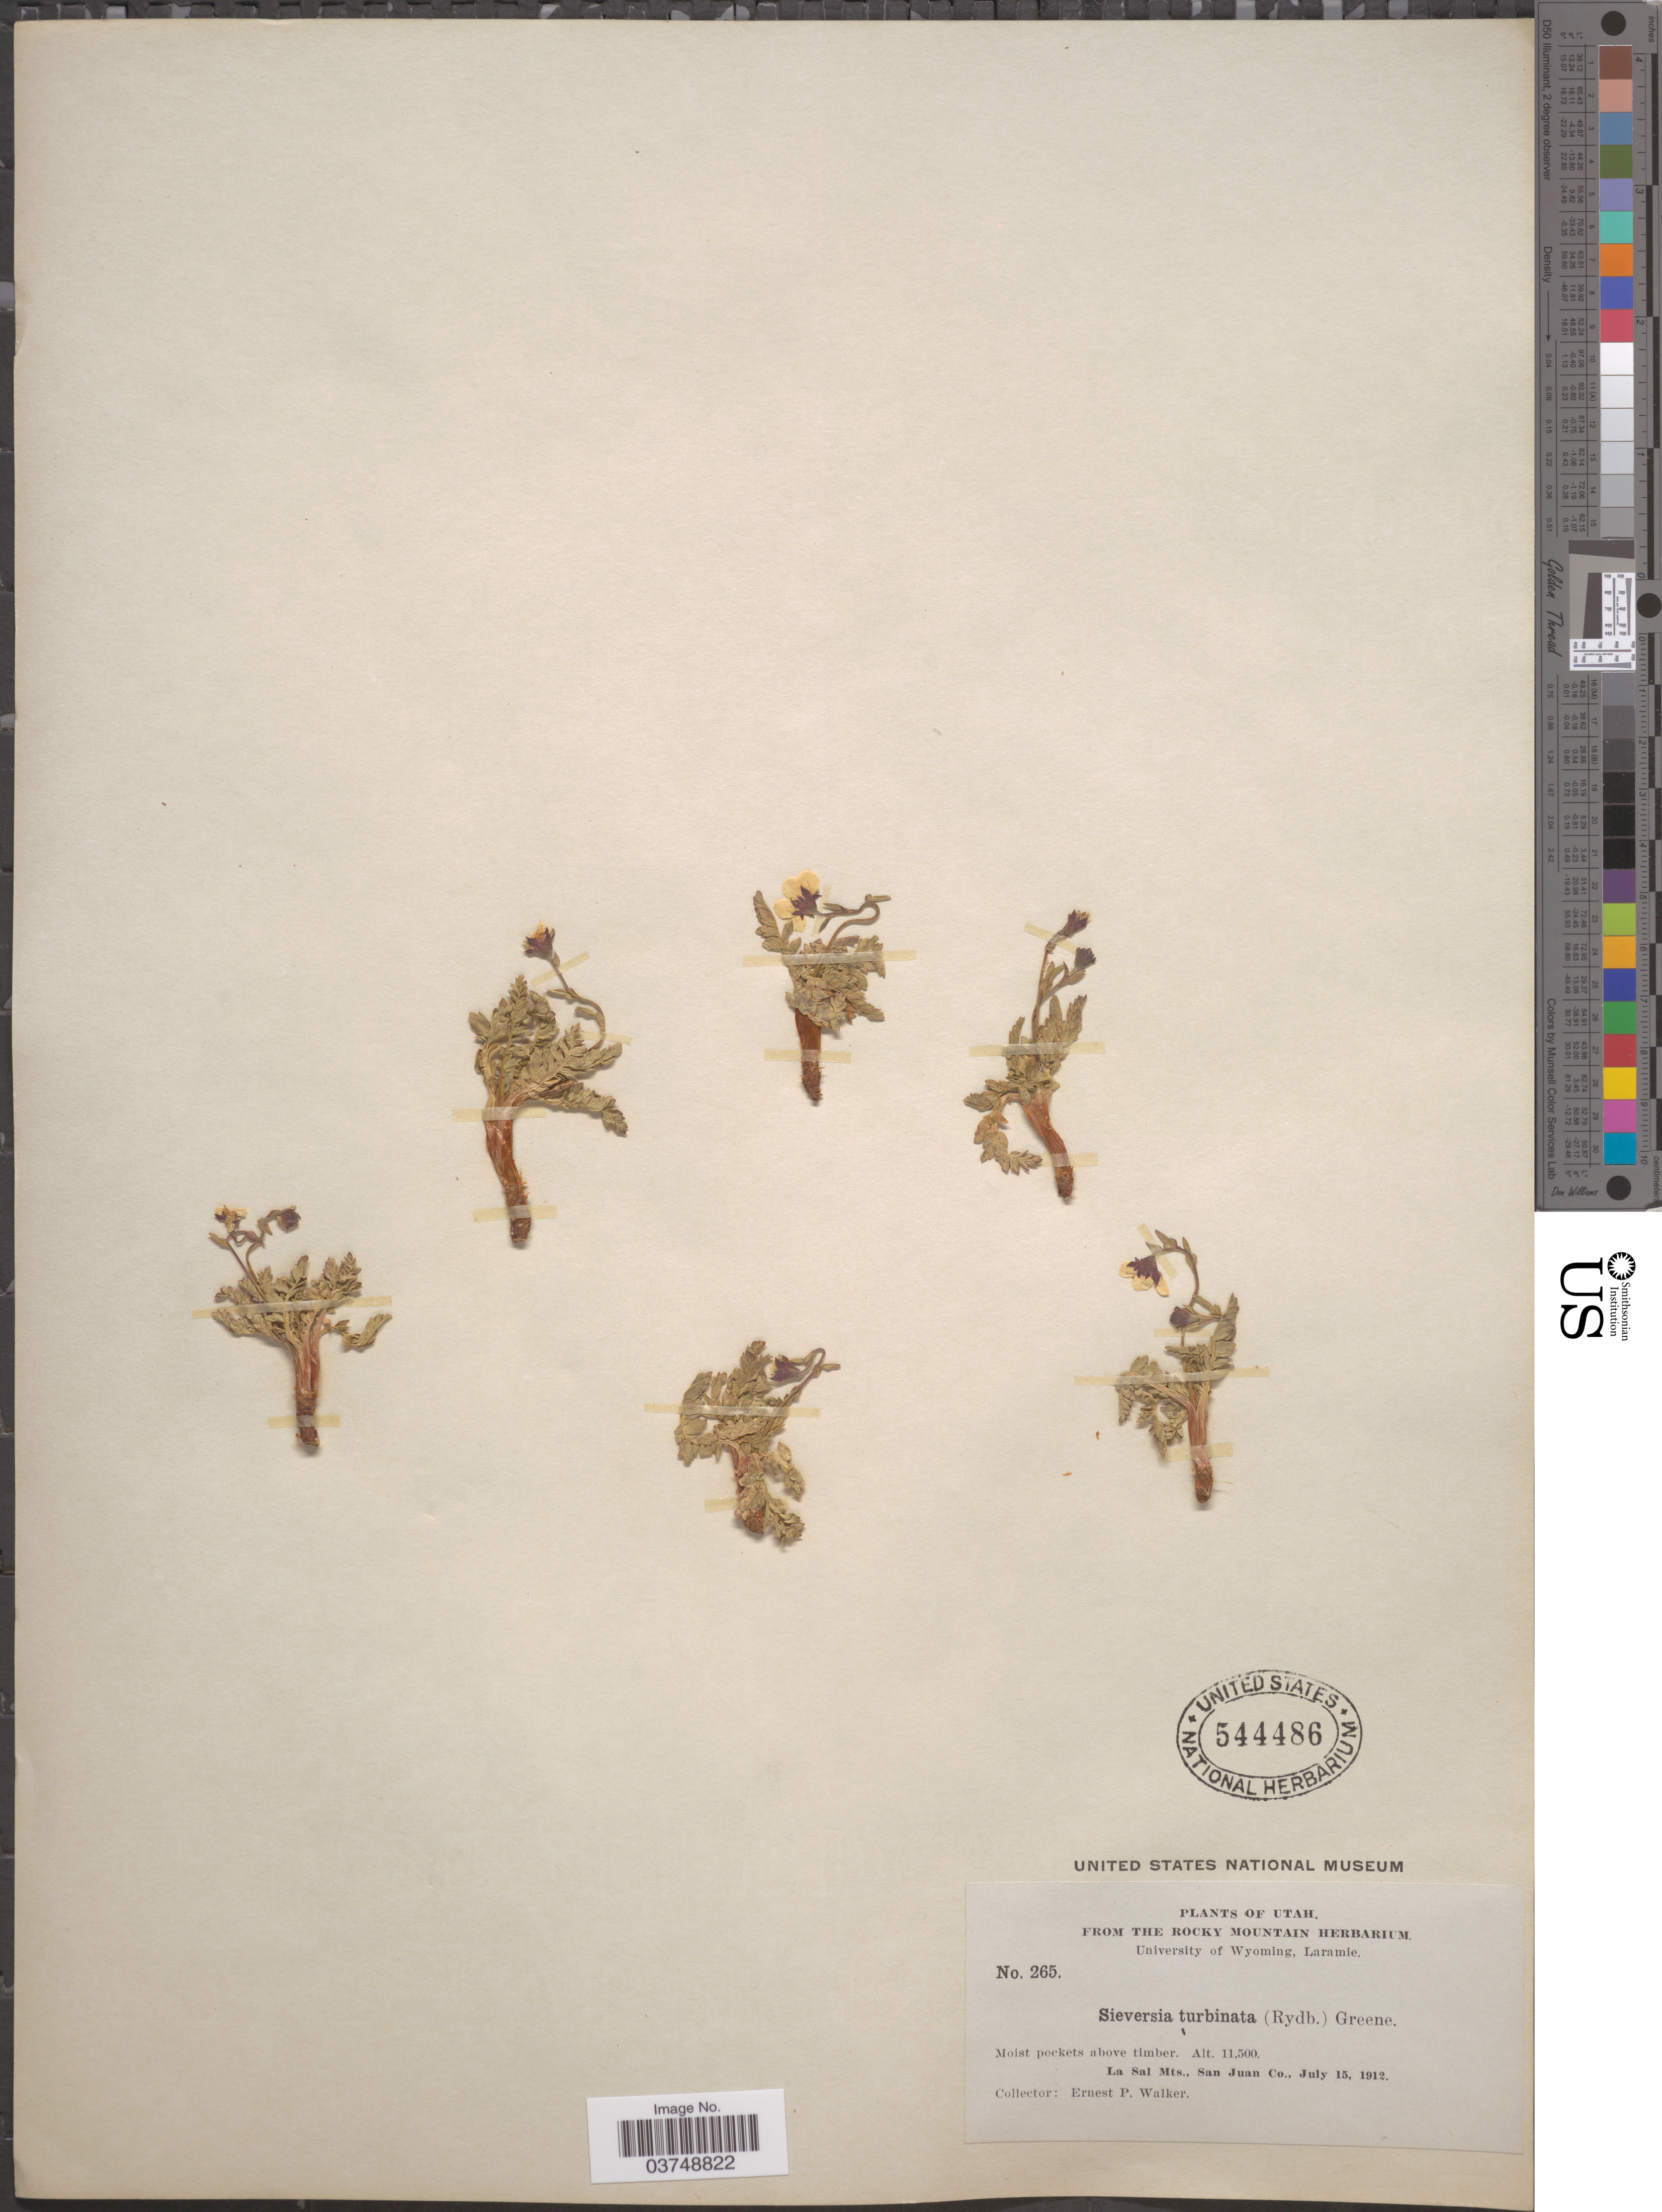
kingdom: Plantae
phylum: Tracheophyta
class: Magnoliopsida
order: Rosales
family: Rosaceae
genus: Geum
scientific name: Geum rossii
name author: (R. Br.) Ser.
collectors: E. P. Walker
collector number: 265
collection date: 1912-07-15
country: United States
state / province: Utah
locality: La Sal Mts., San Juan Co.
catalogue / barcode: US 544486